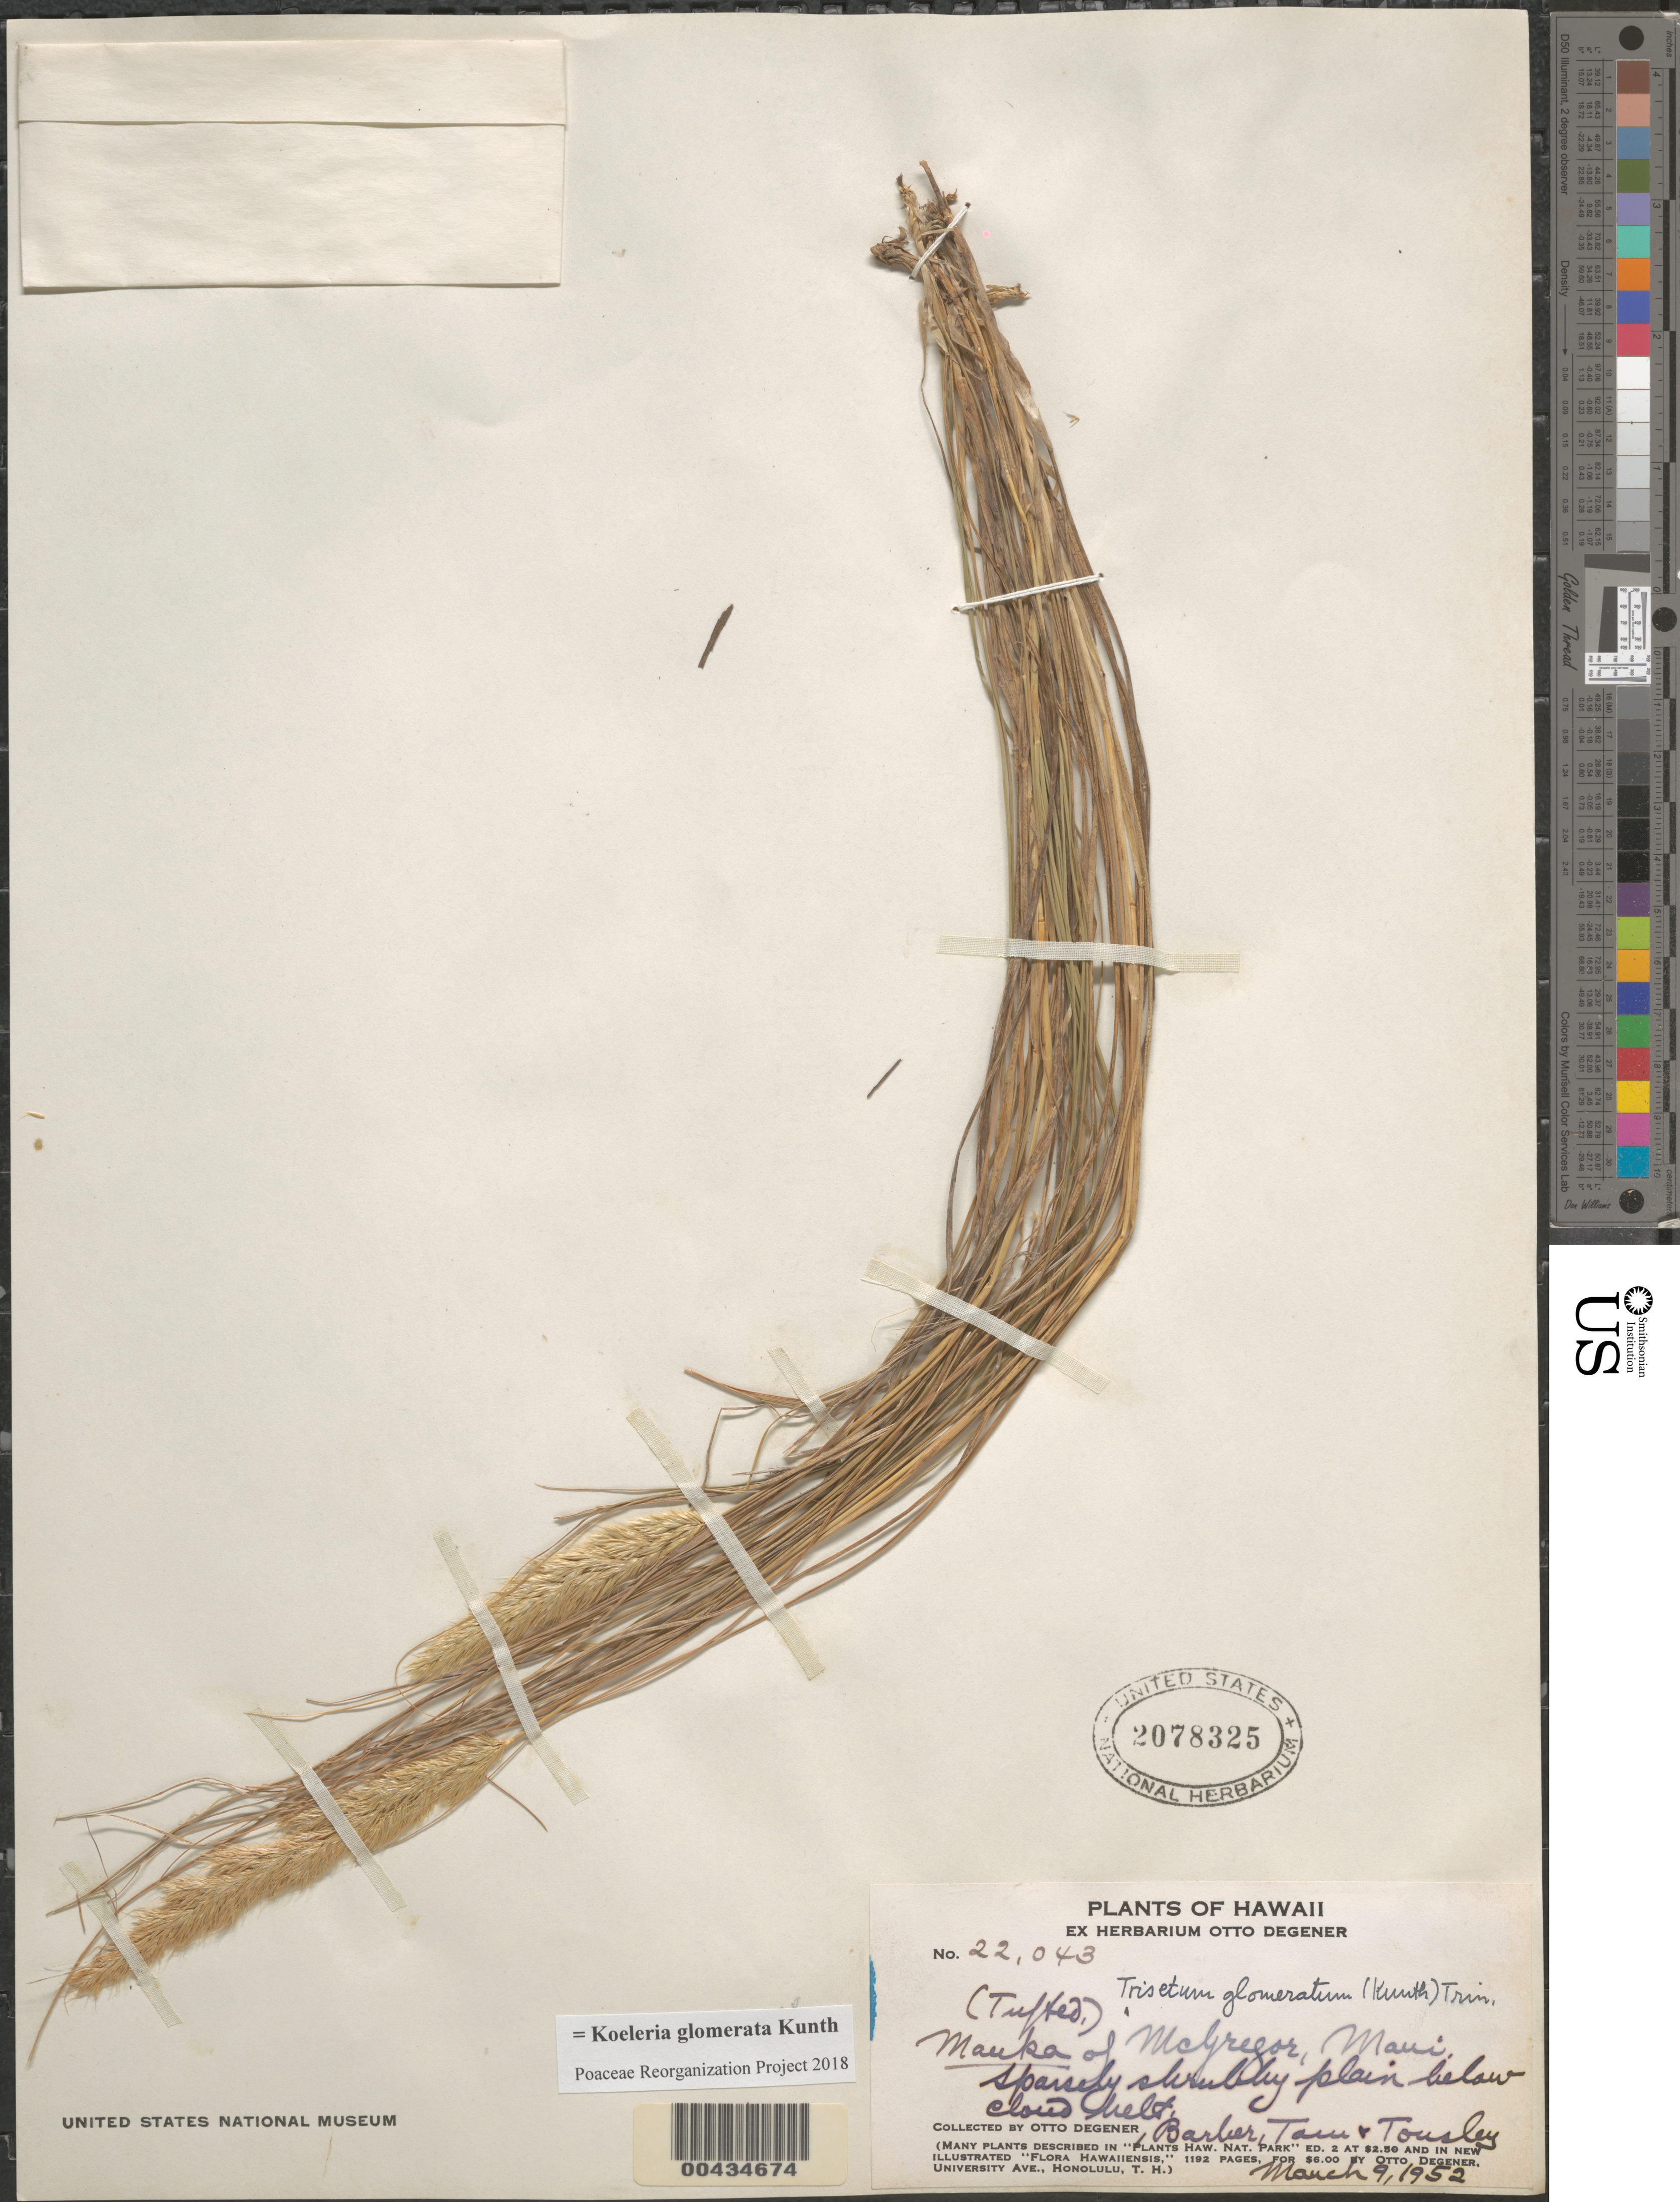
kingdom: Plantae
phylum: Tracheophyta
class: Liliopsida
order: Poales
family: Poaceae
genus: Koeleria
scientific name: Koeleria glomerata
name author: Kunth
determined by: Poaceae Reorganization Project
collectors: O. Degener, T. Barber & -. Tousley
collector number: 22043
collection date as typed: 9 Mar 1952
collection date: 1952-03-09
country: United States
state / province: Hawaii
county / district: Maui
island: Maui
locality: Mauka of McGregor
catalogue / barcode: US 2078325